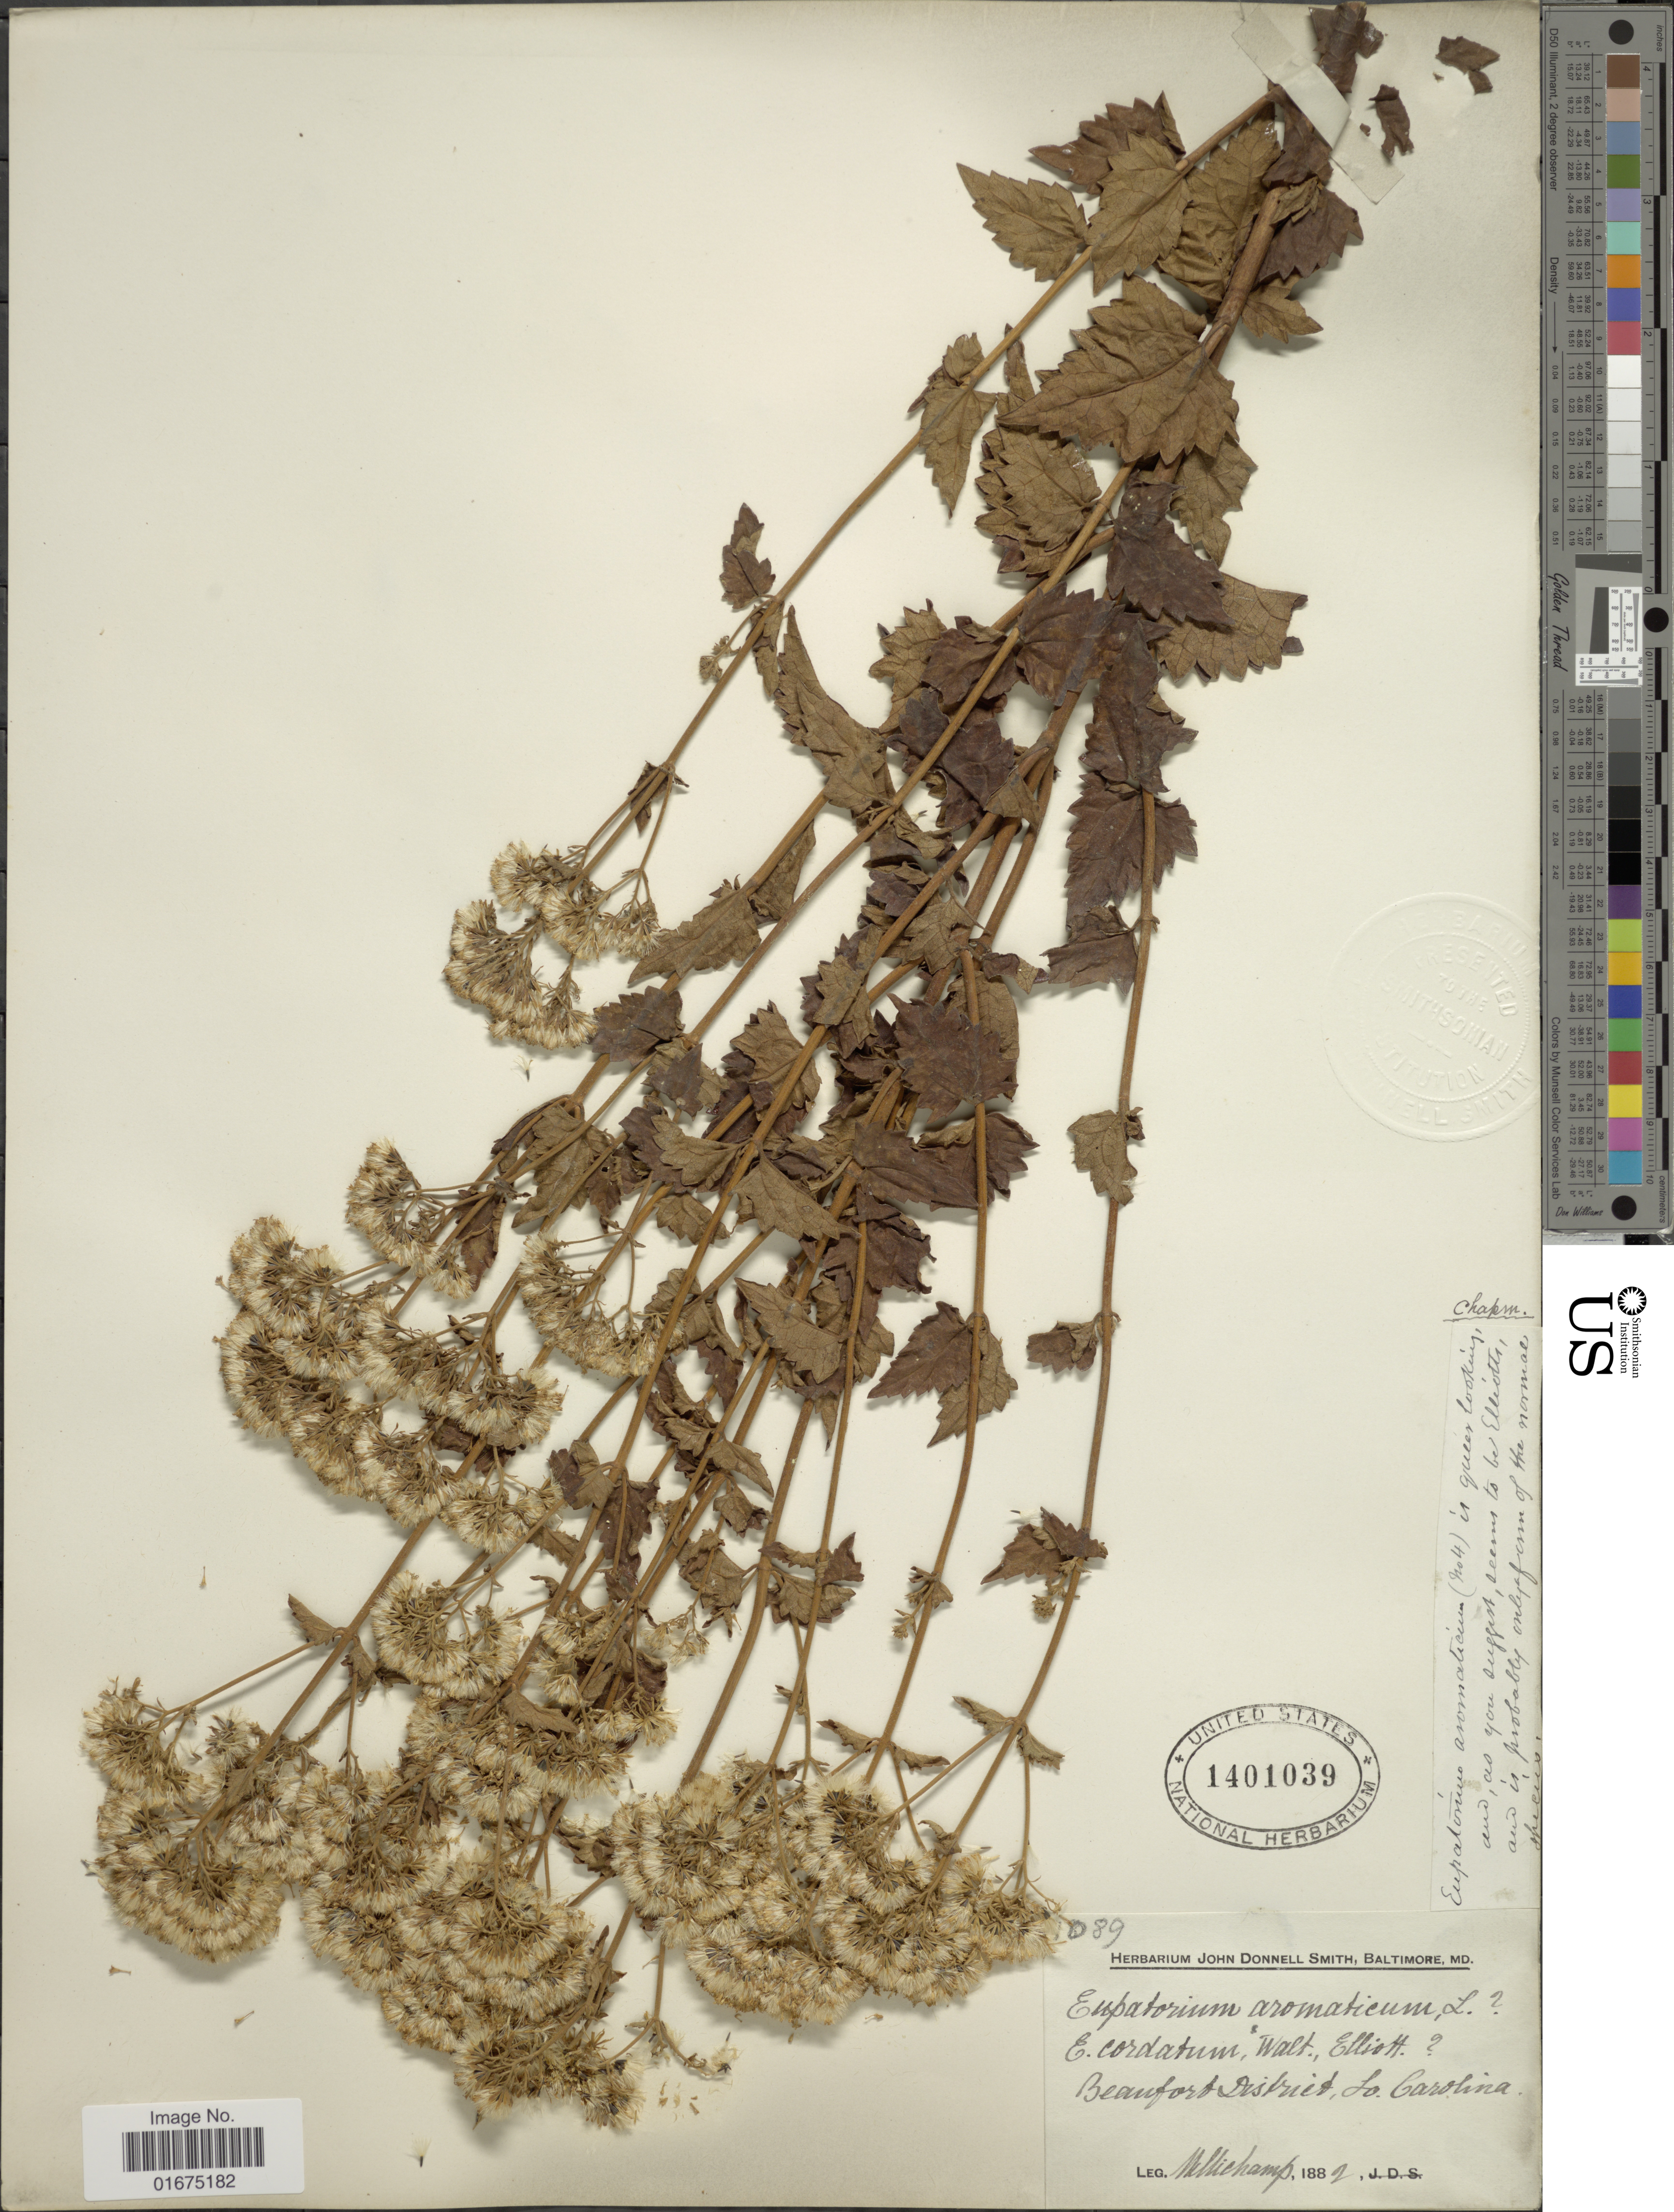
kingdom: Plantae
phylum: Tracheophyta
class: Magnoliopsida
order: Asterales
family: Asteraceae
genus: Ageratina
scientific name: Ageratina aromatica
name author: (L.) Spach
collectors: -. Mellichamp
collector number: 1089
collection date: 1882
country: United States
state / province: South Carolina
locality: Beaufort District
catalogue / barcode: US 1401039